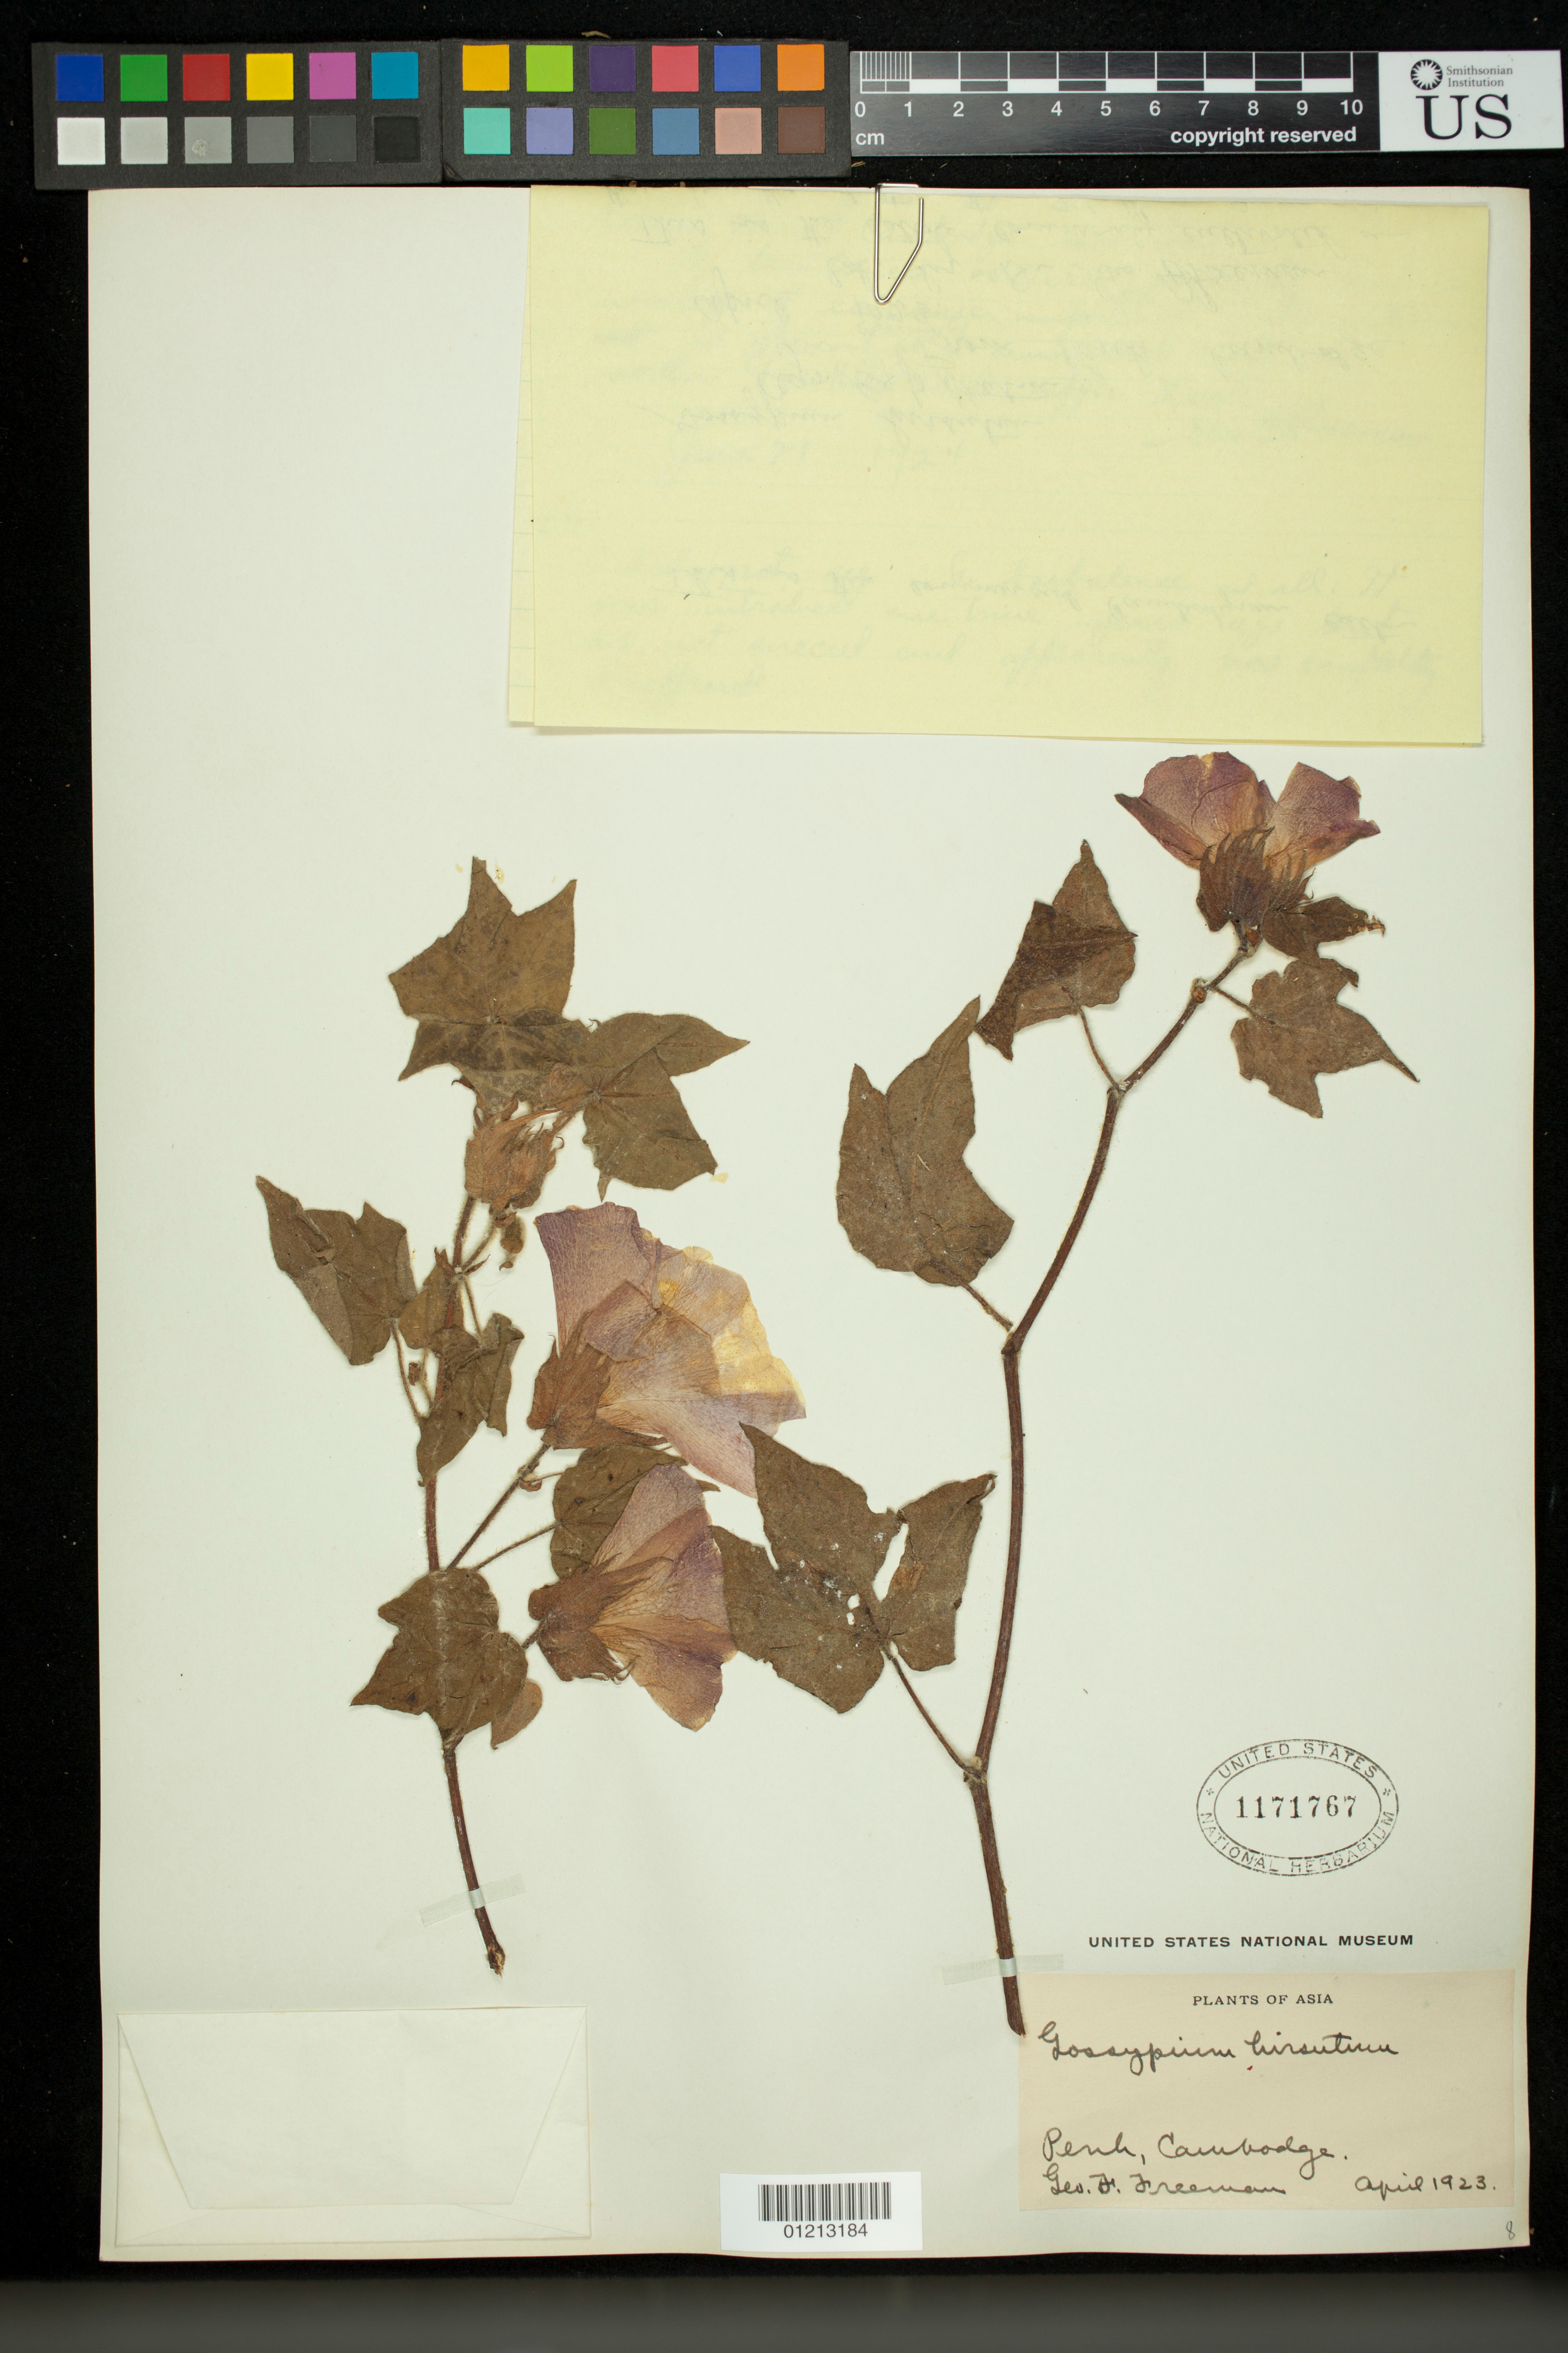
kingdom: Plantae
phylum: Tracheophyta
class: Magnoliopsida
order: Malvales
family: Malvaceae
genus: Gossypium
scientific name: Gossypium hirsutum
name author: L.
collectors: G. Freeman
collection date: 1923-04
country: Cambodia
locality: Penh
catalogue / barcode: US 1171767